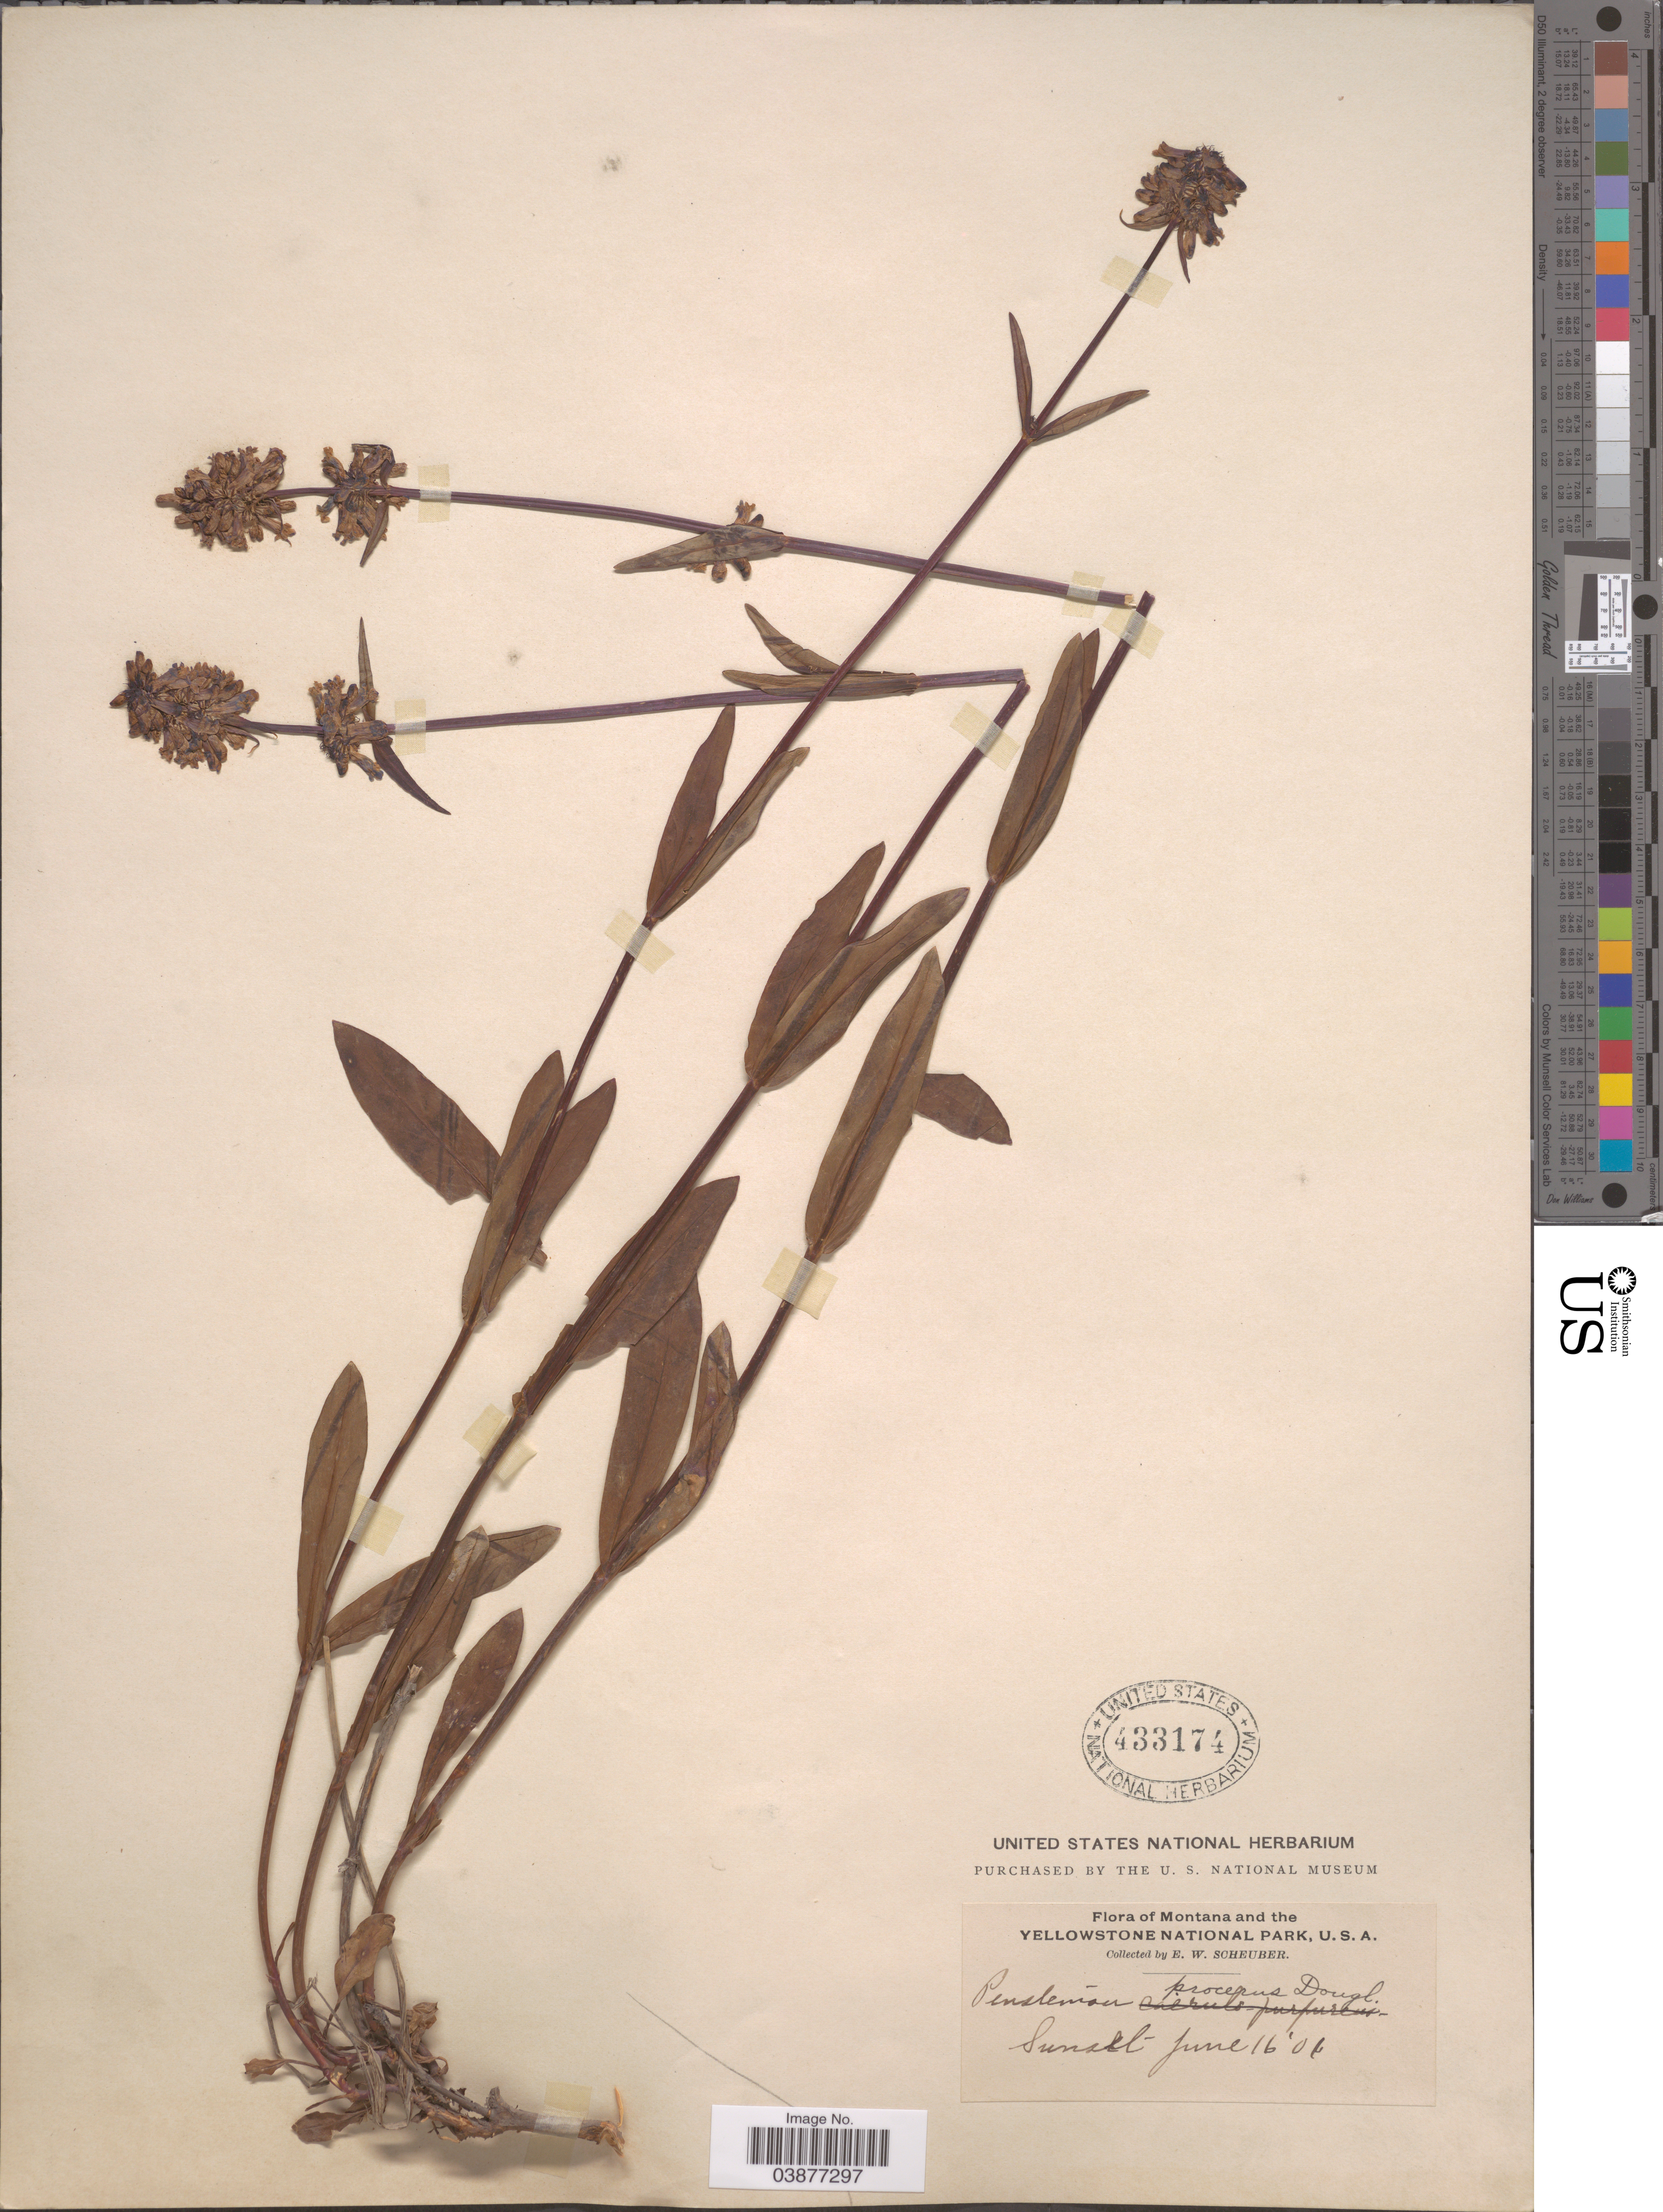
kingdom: Plantae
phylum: Tracheophyta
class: Magnoliopsida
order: Lamiales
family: Plantaginaceae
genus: Penstemon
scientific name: Penstemon procerus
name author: Douglas ex Graham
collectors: E. Scheuber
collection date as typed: Transcribed d/m/y: 16/6/6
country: United States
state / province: Montana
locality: Yellowstone National Park. Sunset.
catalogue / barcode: US 433174